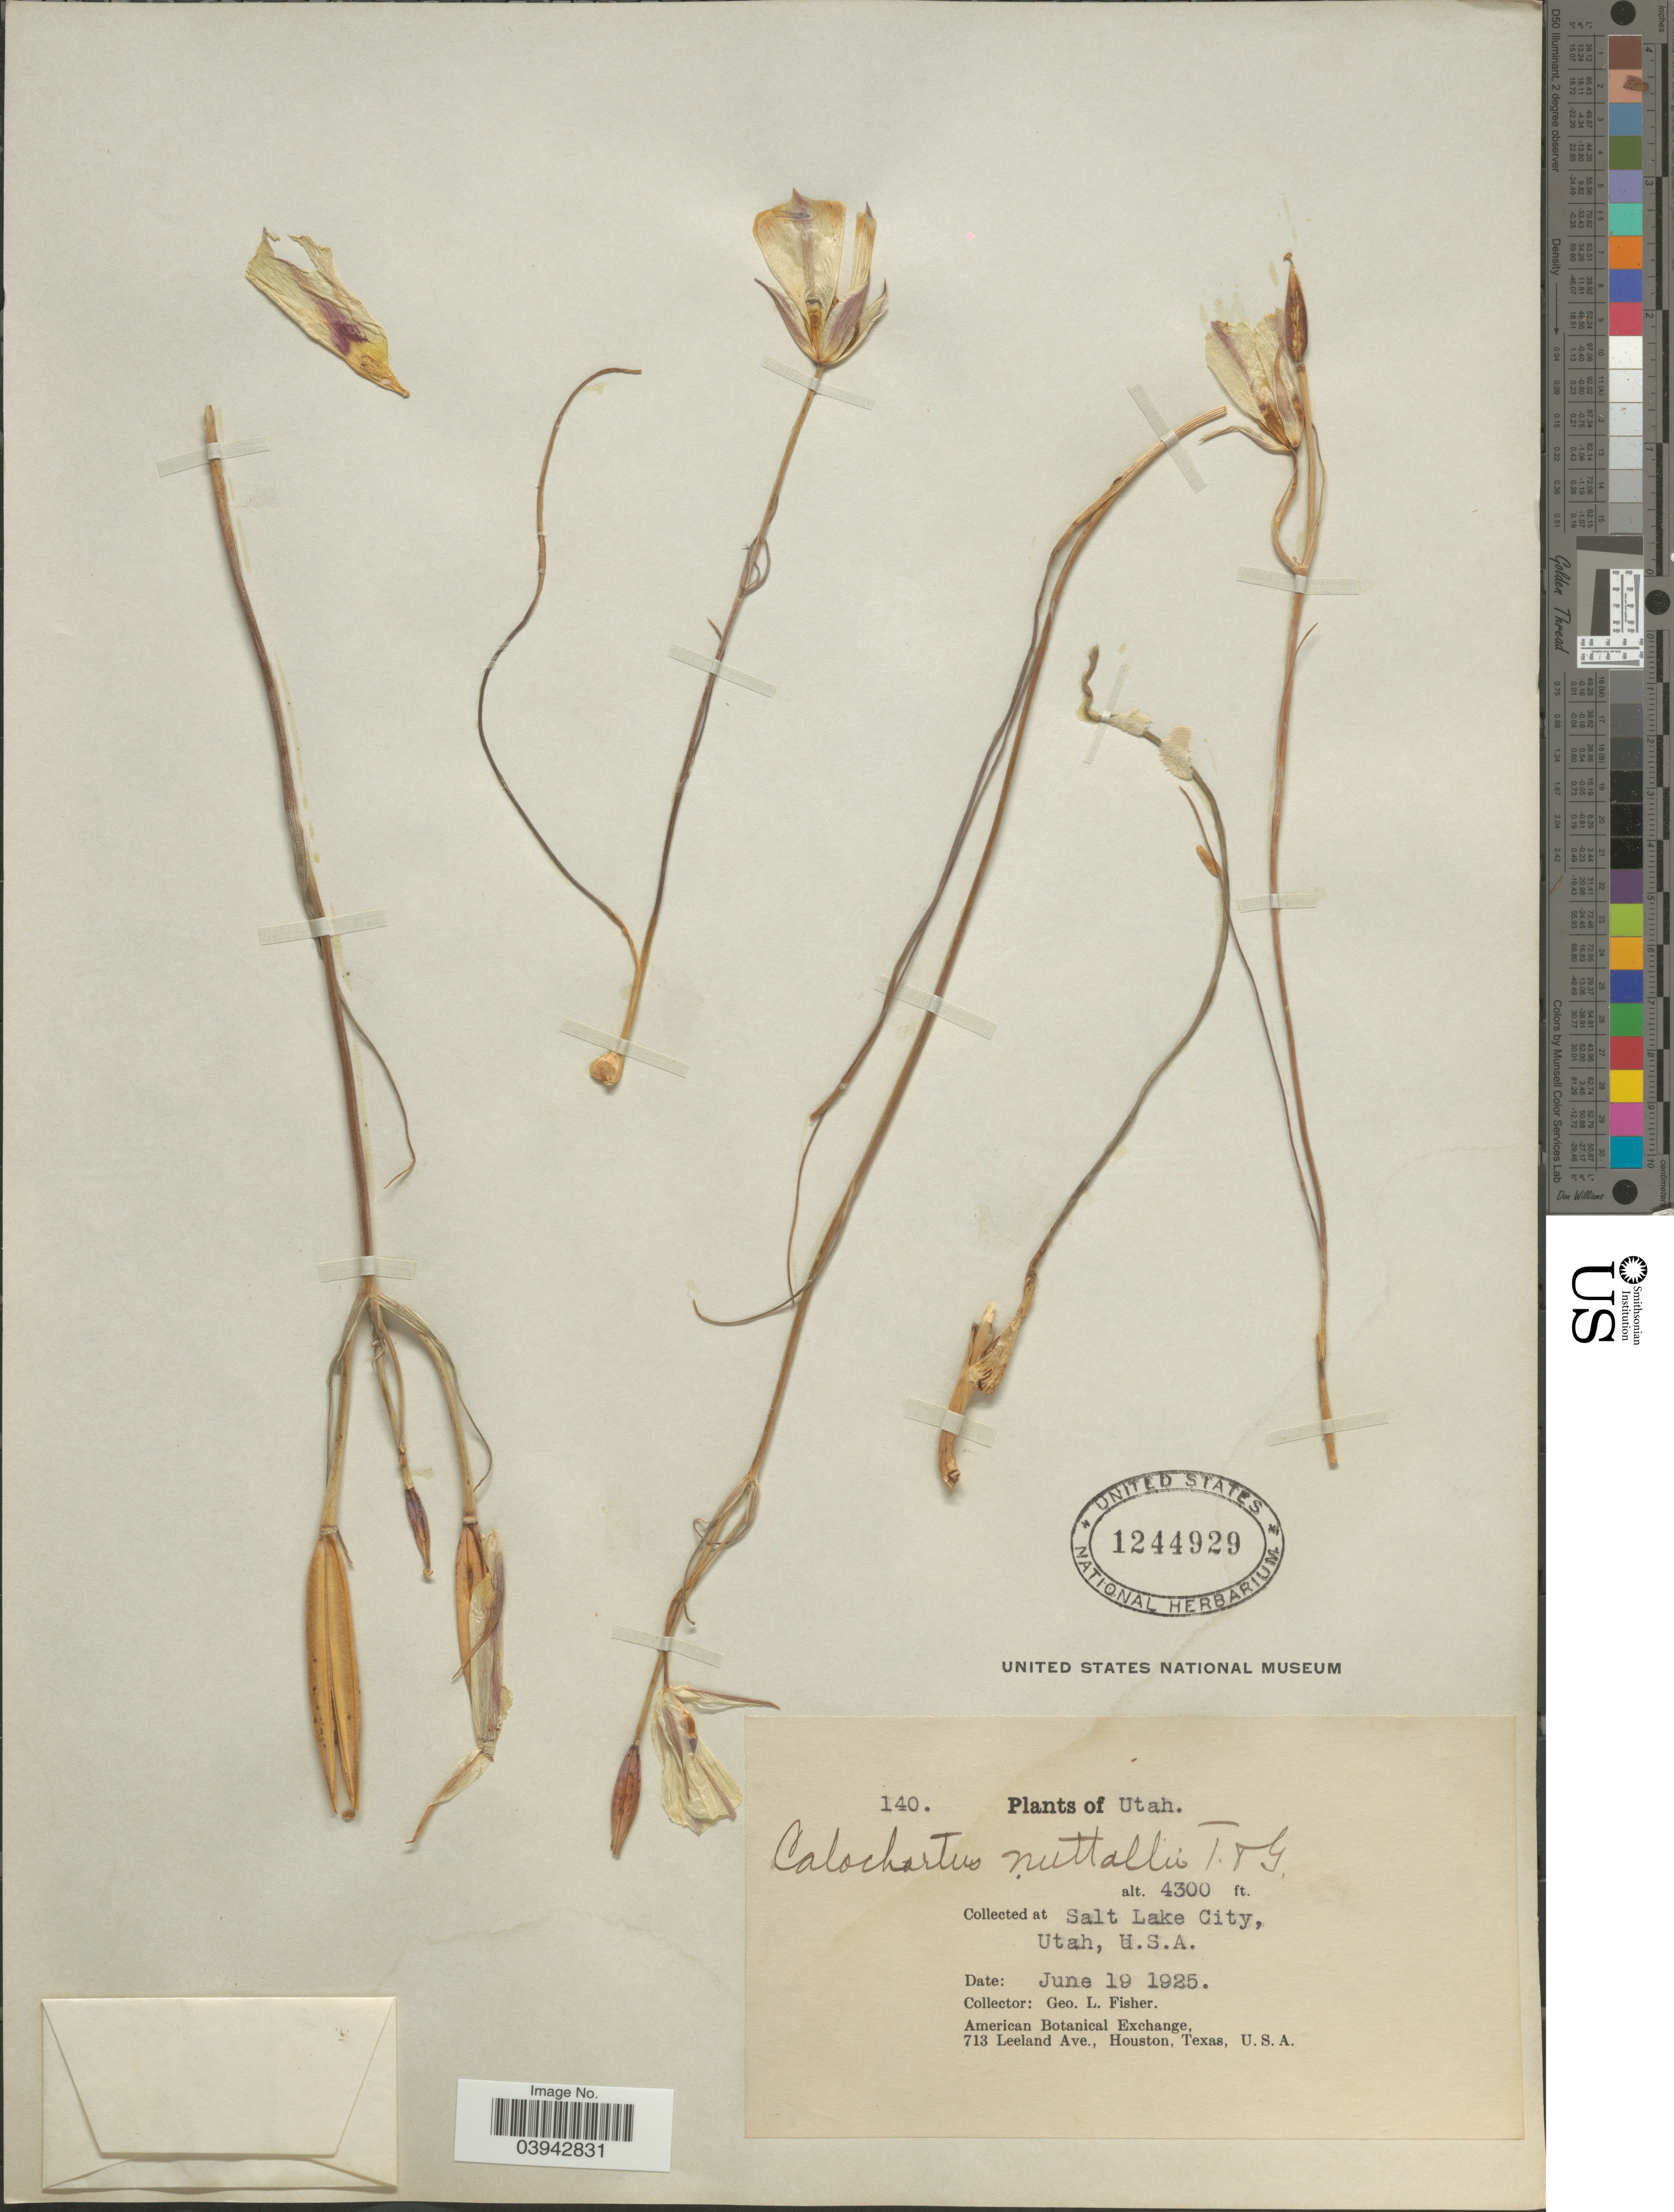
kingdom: Plantae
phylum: Tracheophyta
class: Liliopsida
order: Liliales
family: Liliaceae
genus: Calochortus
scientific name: Calochortus nuttallii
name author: Torr.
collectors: G. L. Fisher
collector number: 140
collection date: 1925-06-19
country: United States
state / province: Utah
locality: Salt Lake City.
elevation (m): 1311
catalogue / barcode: US 1244929